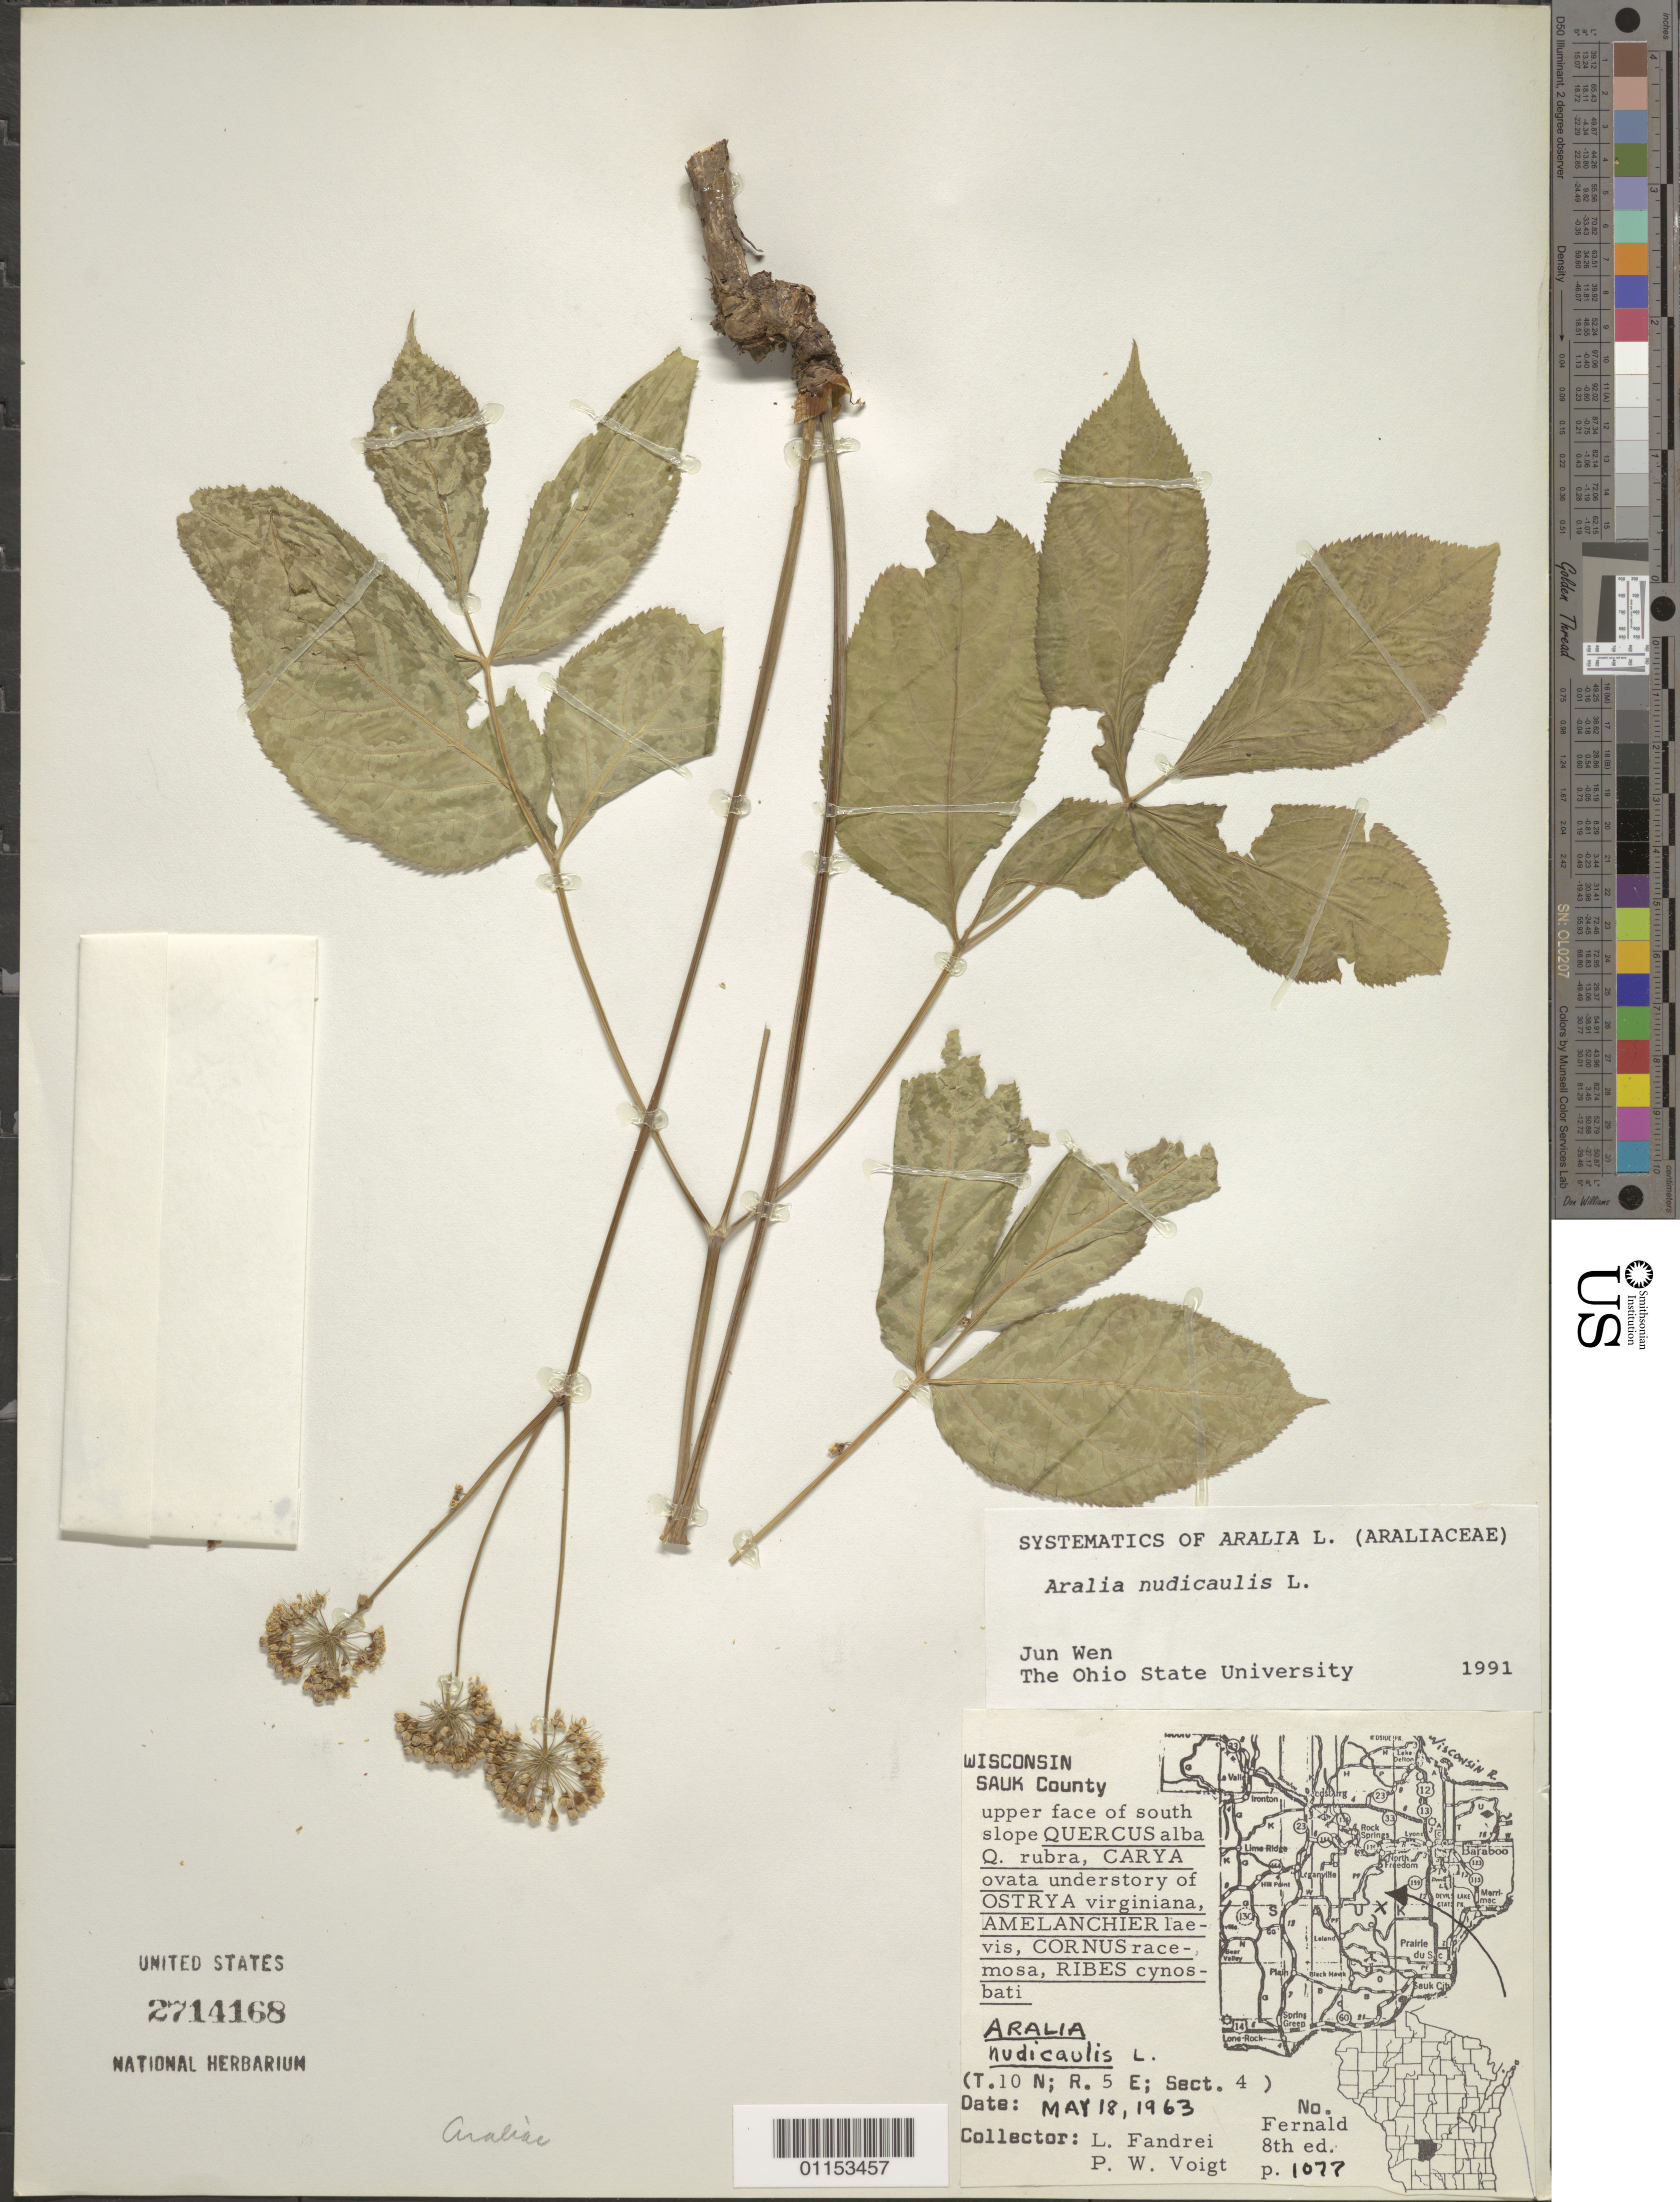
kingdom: Plantae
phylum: Tracheophyta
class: Magnoliopsida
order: Apiales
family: Araliaceae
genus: Aralia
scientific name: Aralia nudicaulis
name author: L.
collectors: L. Fandrei & P. Voigt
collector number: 1077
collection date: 1963-05-18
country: United States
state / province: Wisconsin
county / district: Sauk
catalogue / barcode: US 2714168